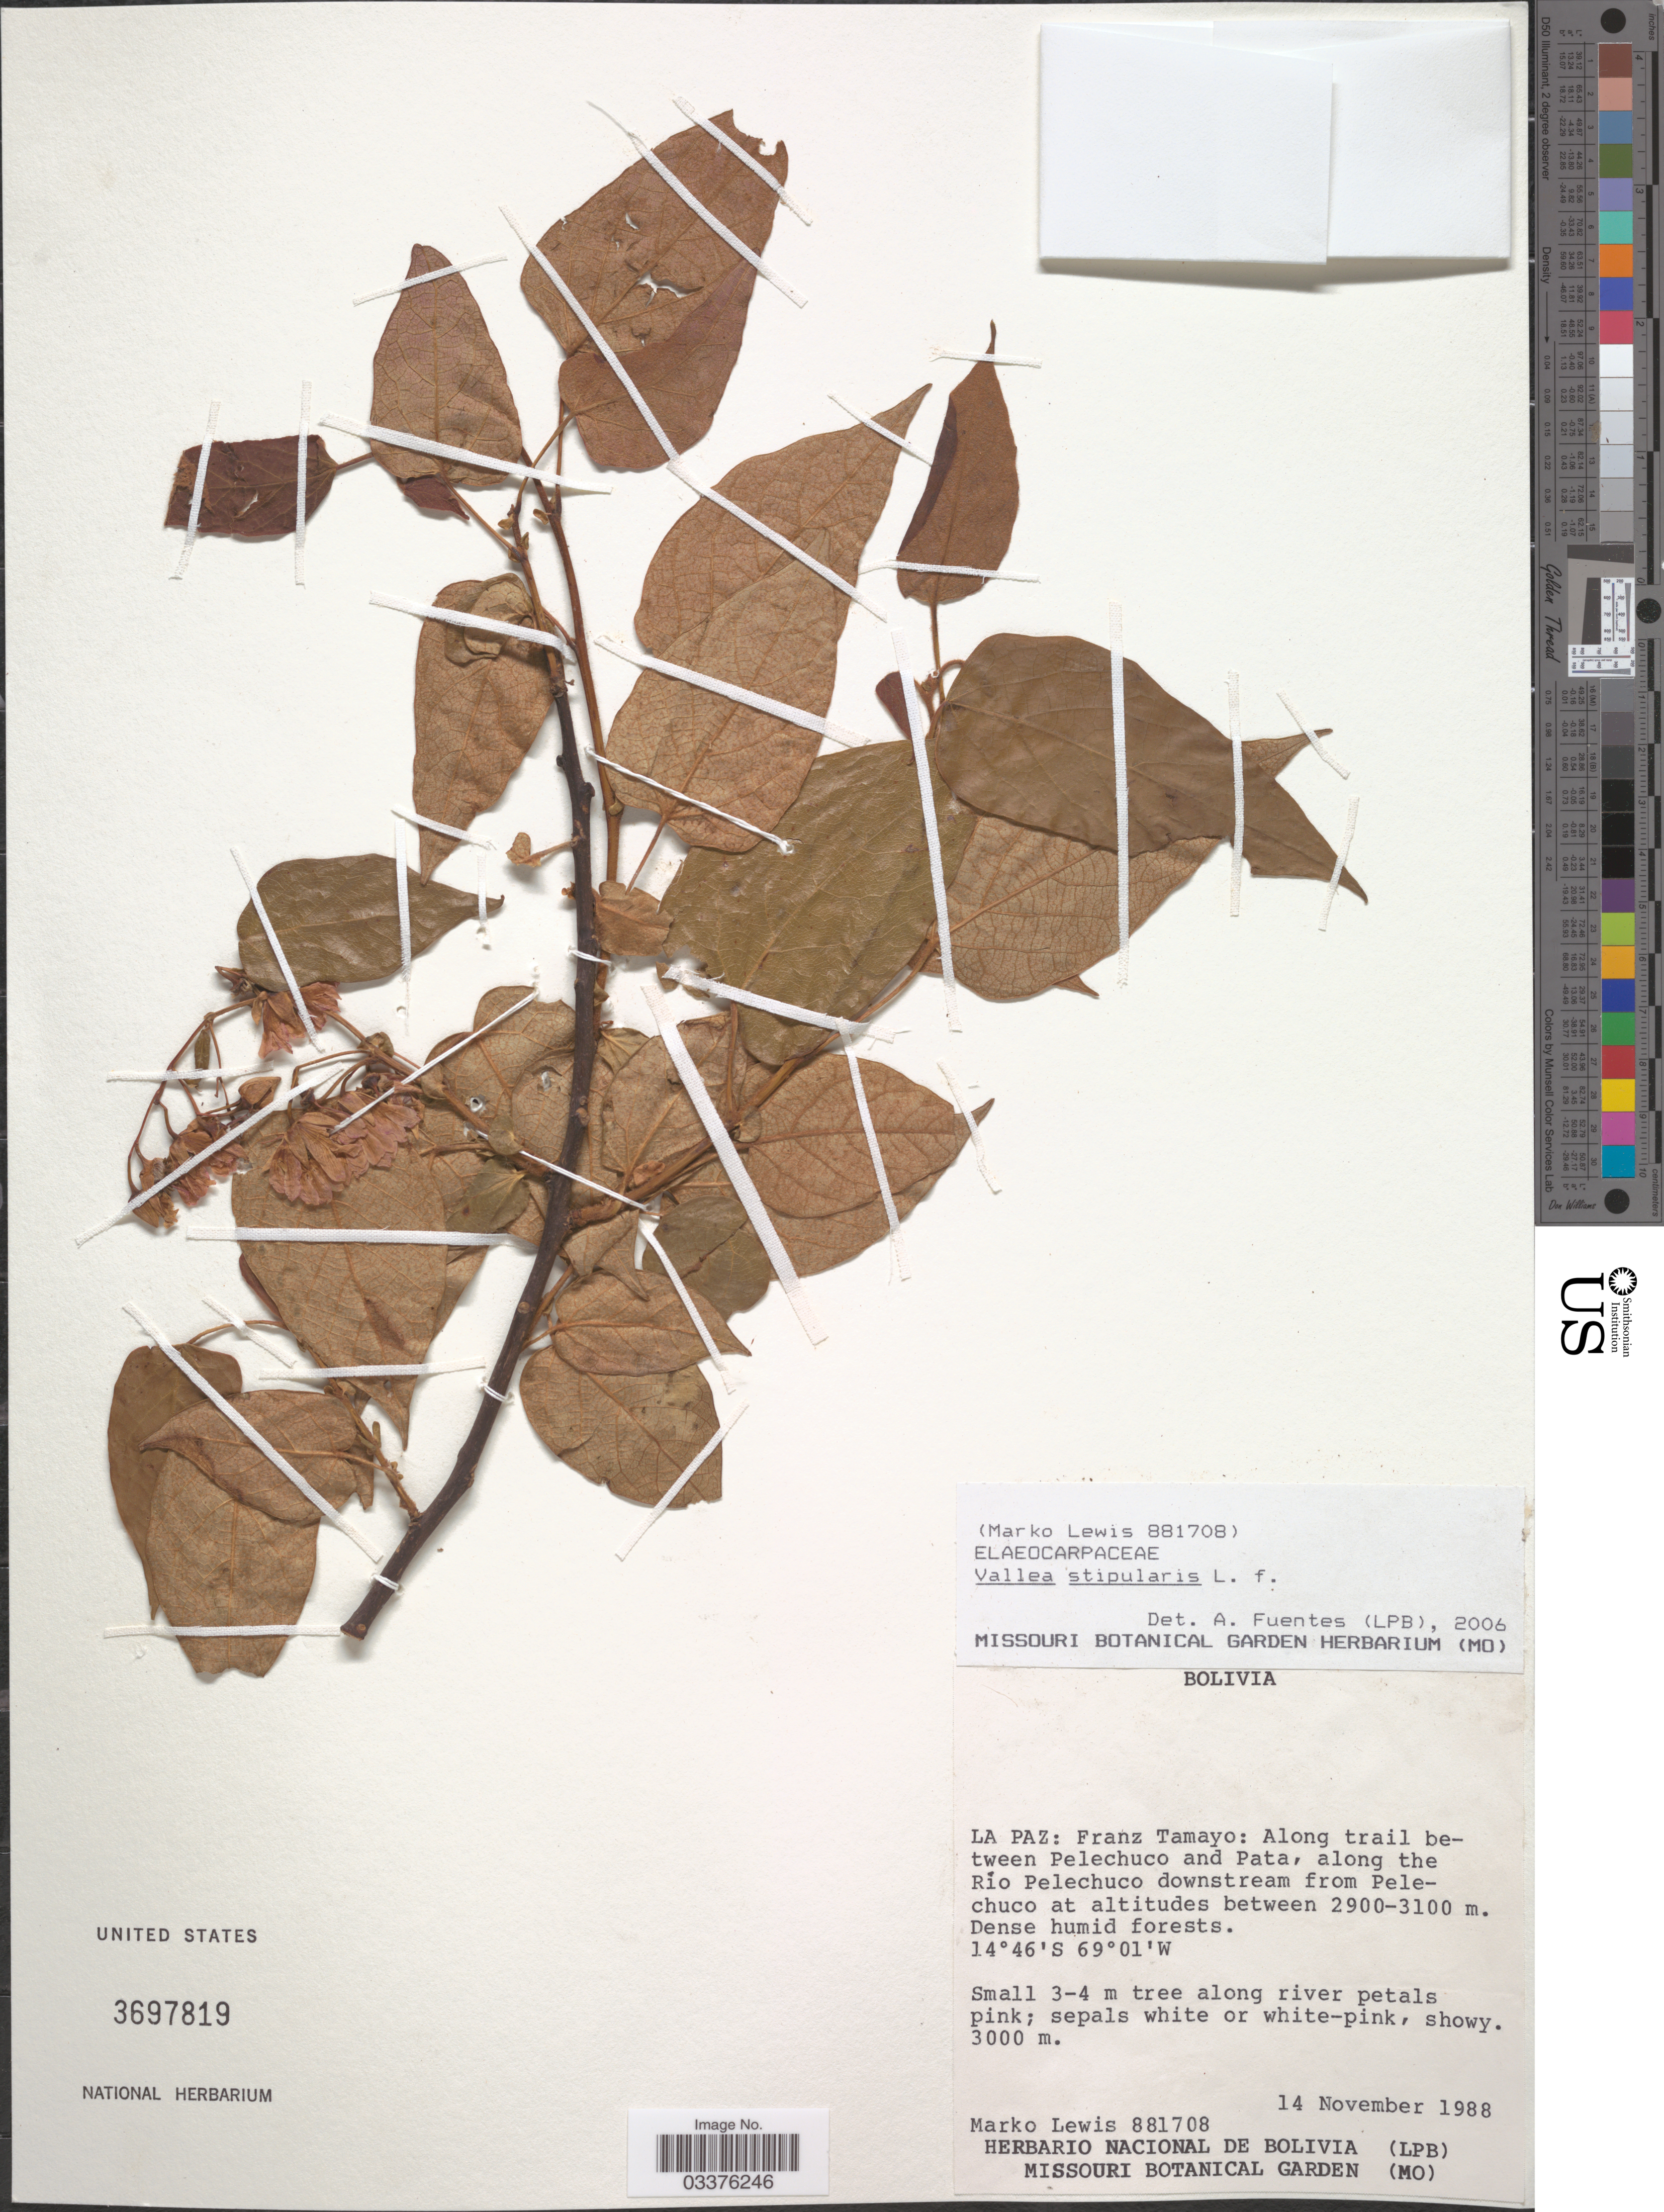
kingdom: Plantae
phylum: Tracheophyta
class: Magnoliopsida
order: Oxalidales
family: Elaeocarpaceae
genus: Vallea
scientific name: Vallea stipularis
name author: L. f.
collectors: M. A. Lewis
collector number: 881708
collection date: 1988-11-14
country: Bolivia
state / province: La Paz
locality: Franz Tamayo: Along trail between Pelechuco and Pata, along the Río Pelechuco downstream from Pelechuco.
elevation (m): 2900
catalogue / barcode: US 3697819